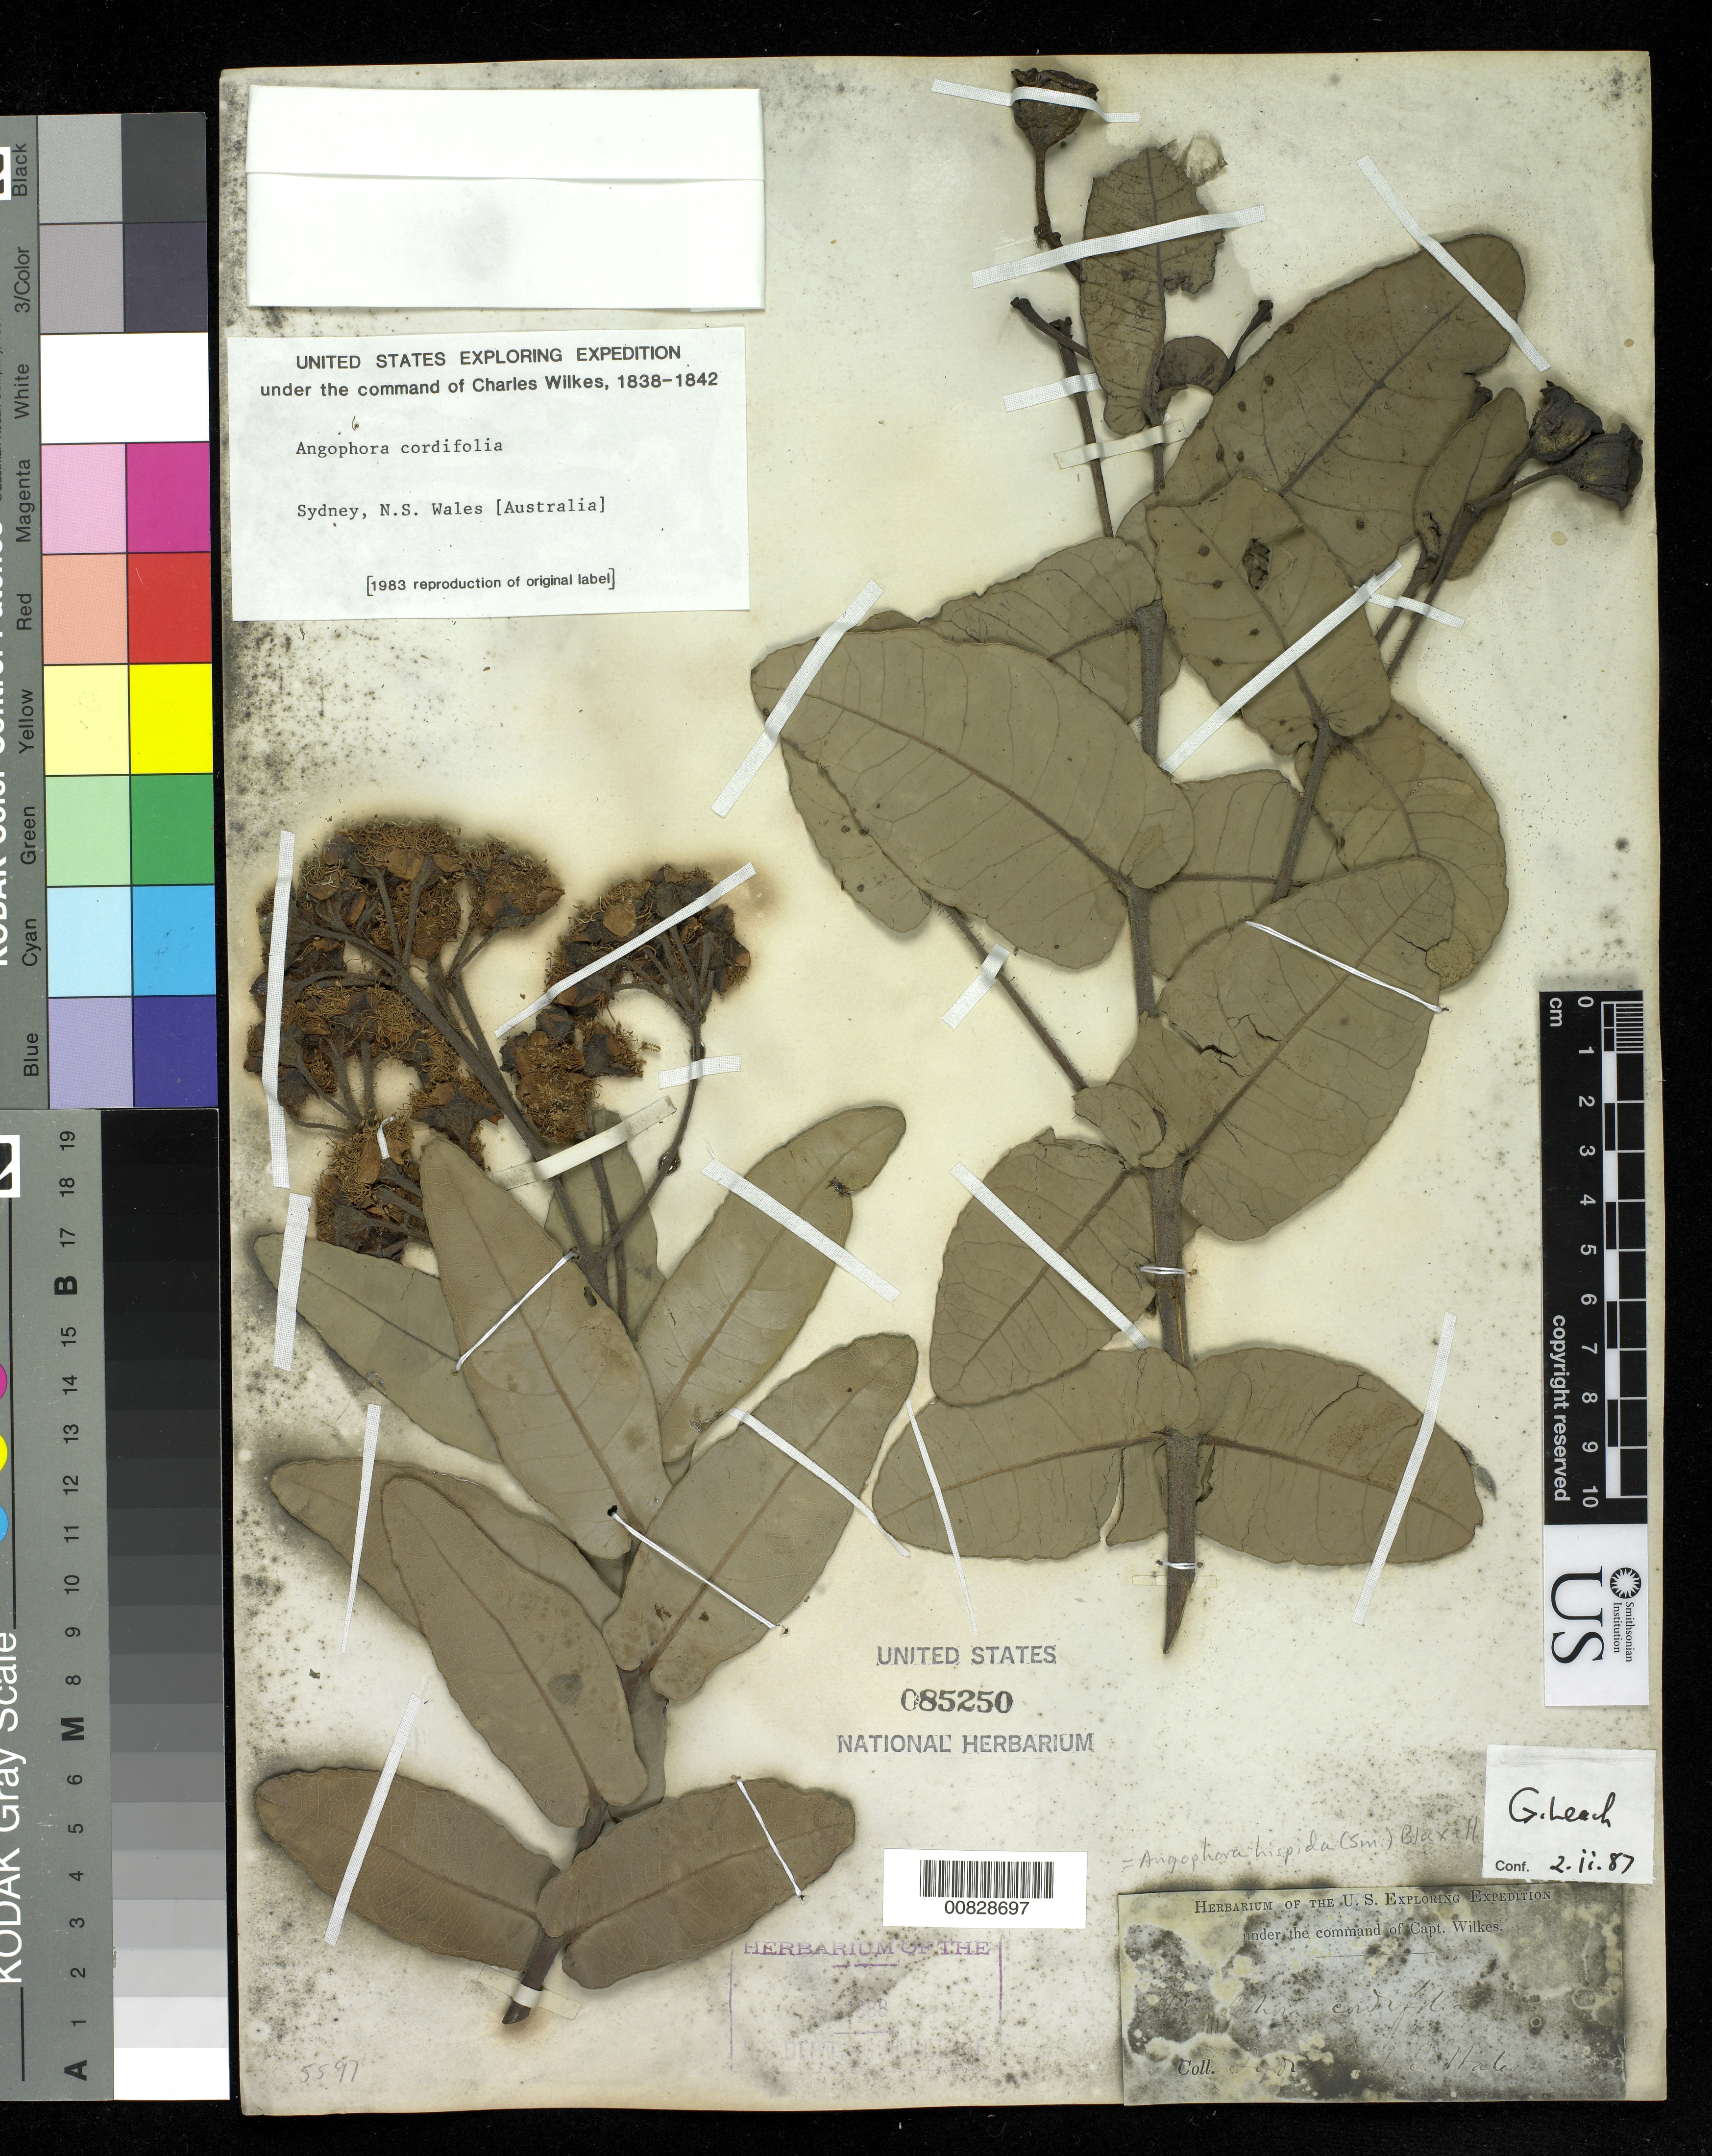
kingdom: Plantae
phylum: Tracheophyta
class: Magnoliopsida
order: Myrtales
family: Myrtaceae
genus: Angophora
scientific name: Angophora hispida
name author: (Sm.) Blaxell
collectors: Wilkes Explor. Exped.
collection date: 1838/1842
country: Australia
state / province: New South Wales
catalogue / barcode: US 85250